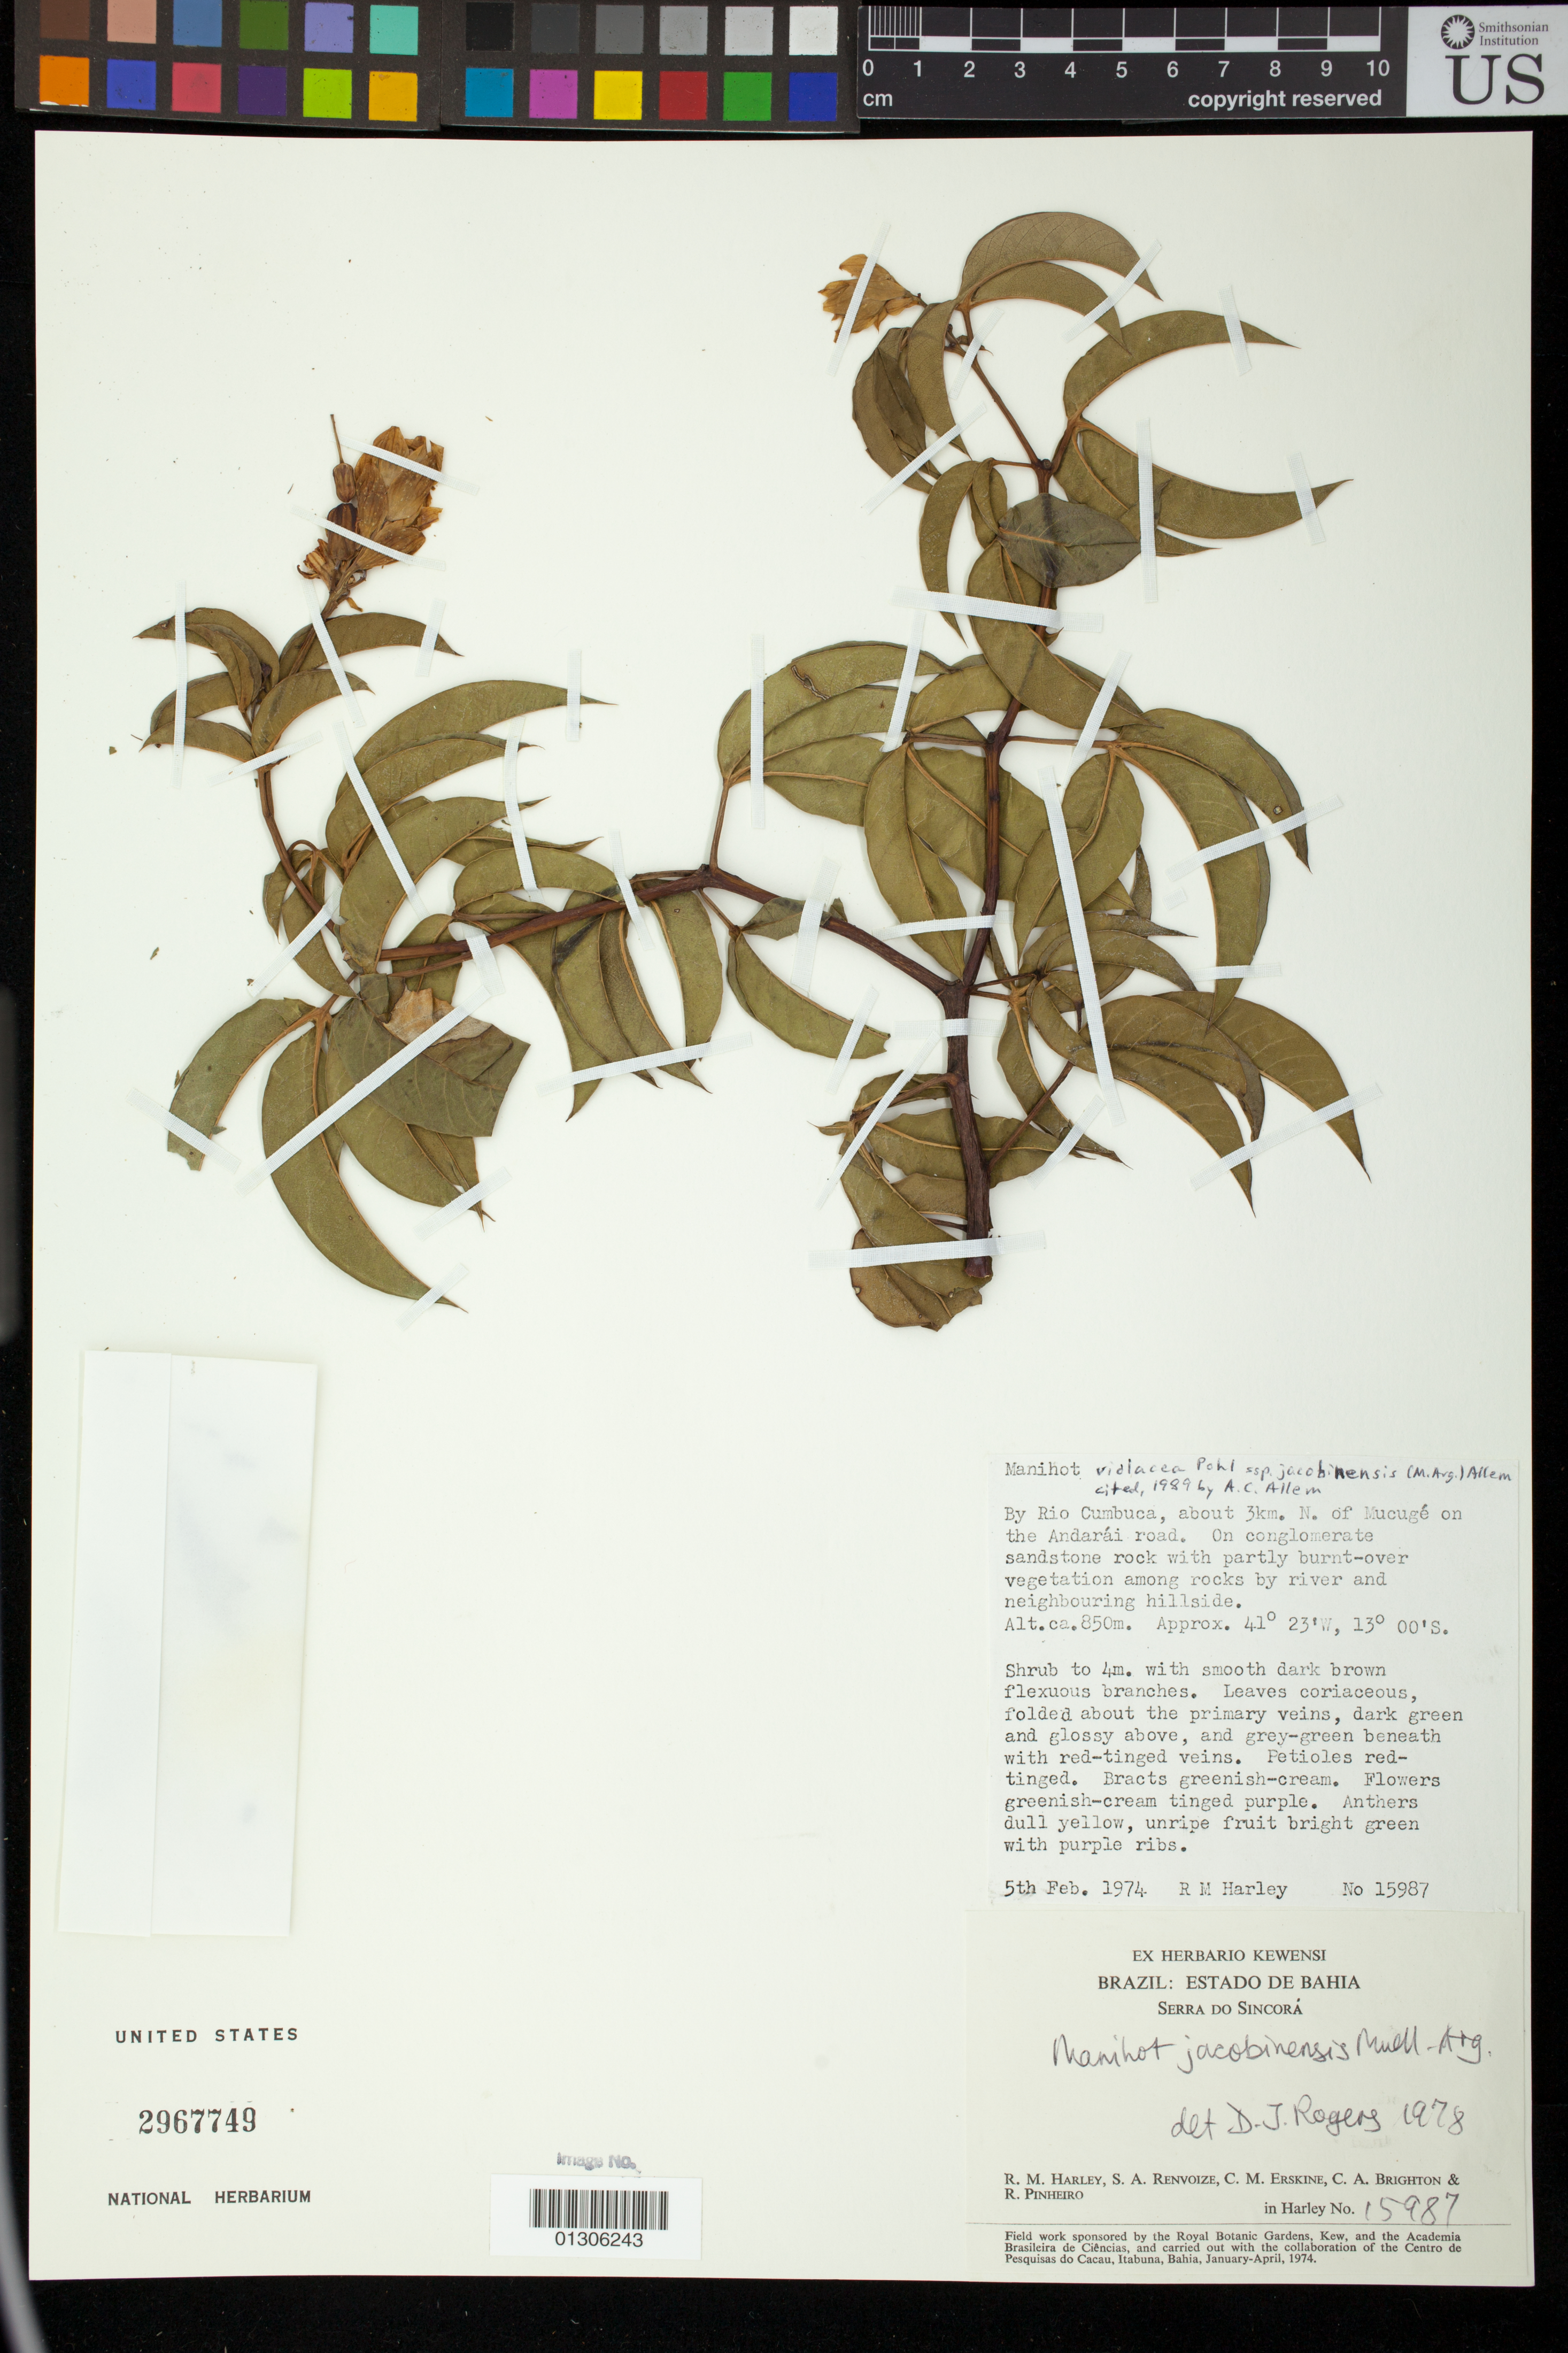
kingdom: Plantae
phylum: Tracheophyta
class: Magnoliopsida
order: Malpighiales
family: Euphorbiaceae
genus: Manihot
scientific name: Manihot reflexifolia P. Carvalho & M.Martins, ined. 2018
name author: P. Carvalho & M.Martins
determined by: Mendoza, M.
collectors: R. M. Harley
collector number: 15987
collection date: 1974-05-02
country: Brazil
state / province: Bahia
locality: By Rio Cumbuca, about 3 km N of Mucuge on the Andarai road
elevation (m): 850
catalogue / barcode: US 2967749